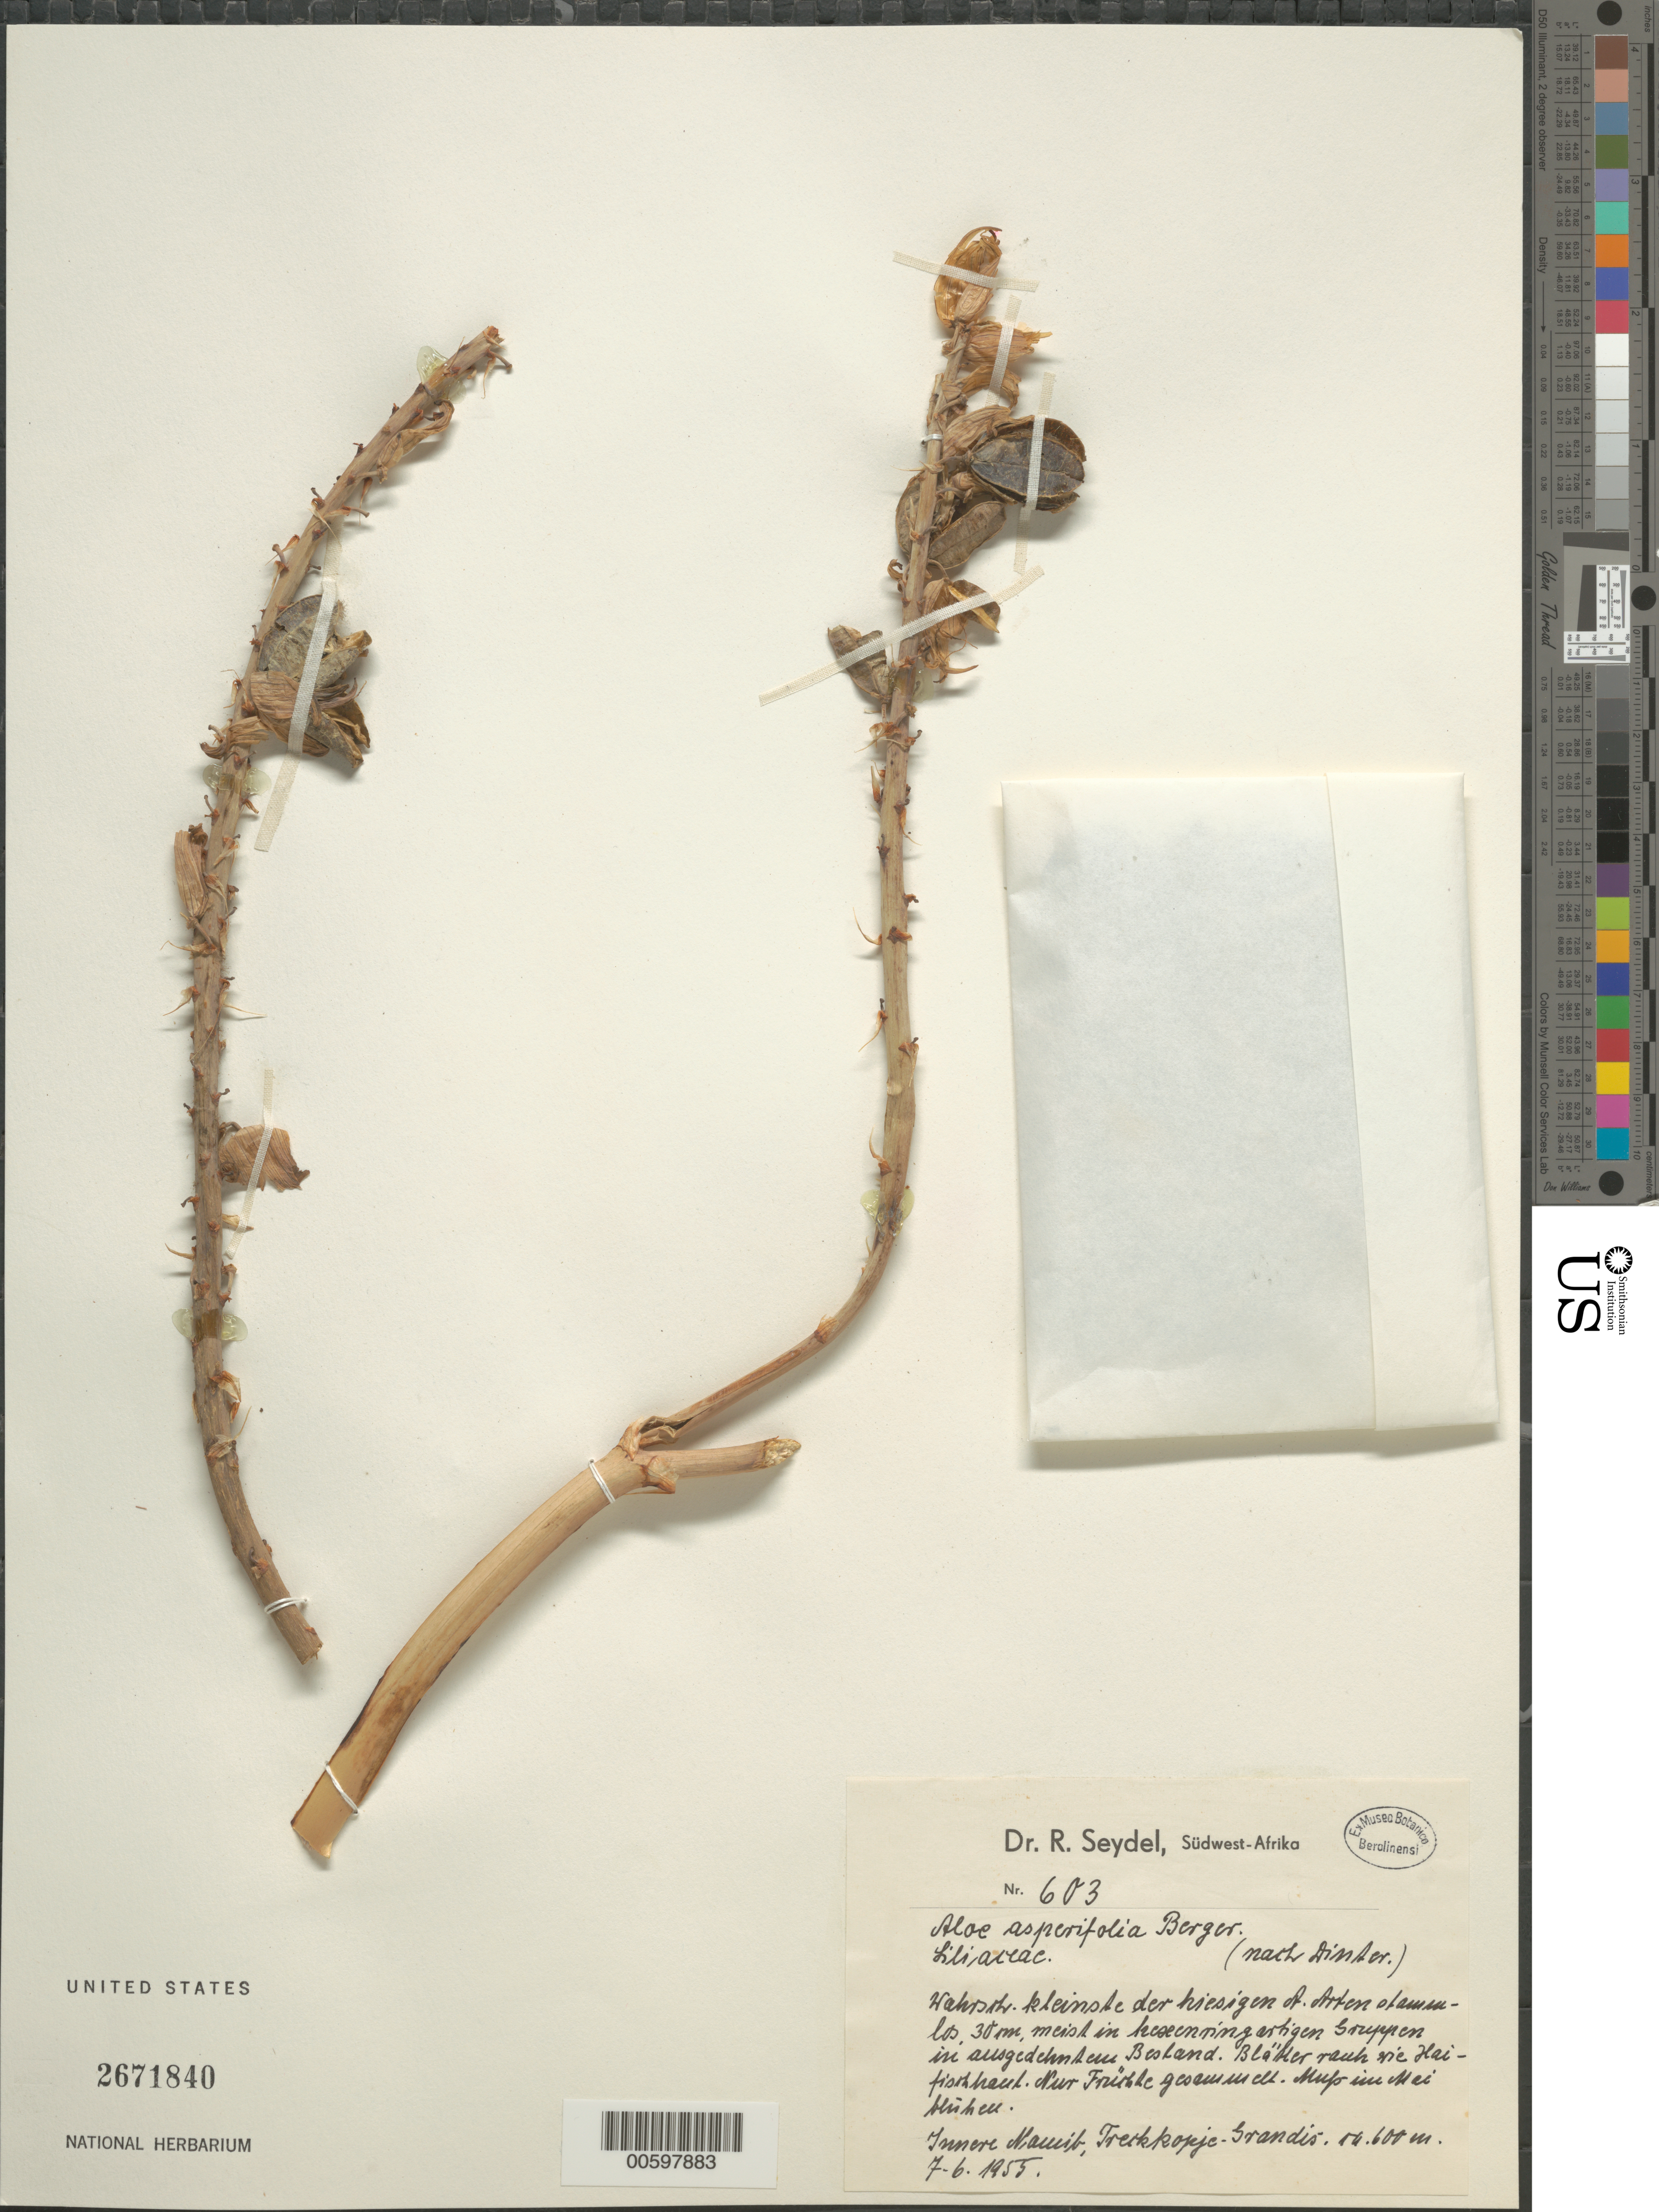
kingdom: Plantae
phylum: Tracheophyta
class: Liliopsida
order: Asparagales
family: Asphodelaceae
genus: Aloe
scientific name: Aloe asperifolia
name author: A. Berger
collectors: R. Seydel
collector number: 603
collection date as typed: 07 Jun 1955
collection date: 1955-06-07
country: South Africa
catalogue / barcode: US 2671840